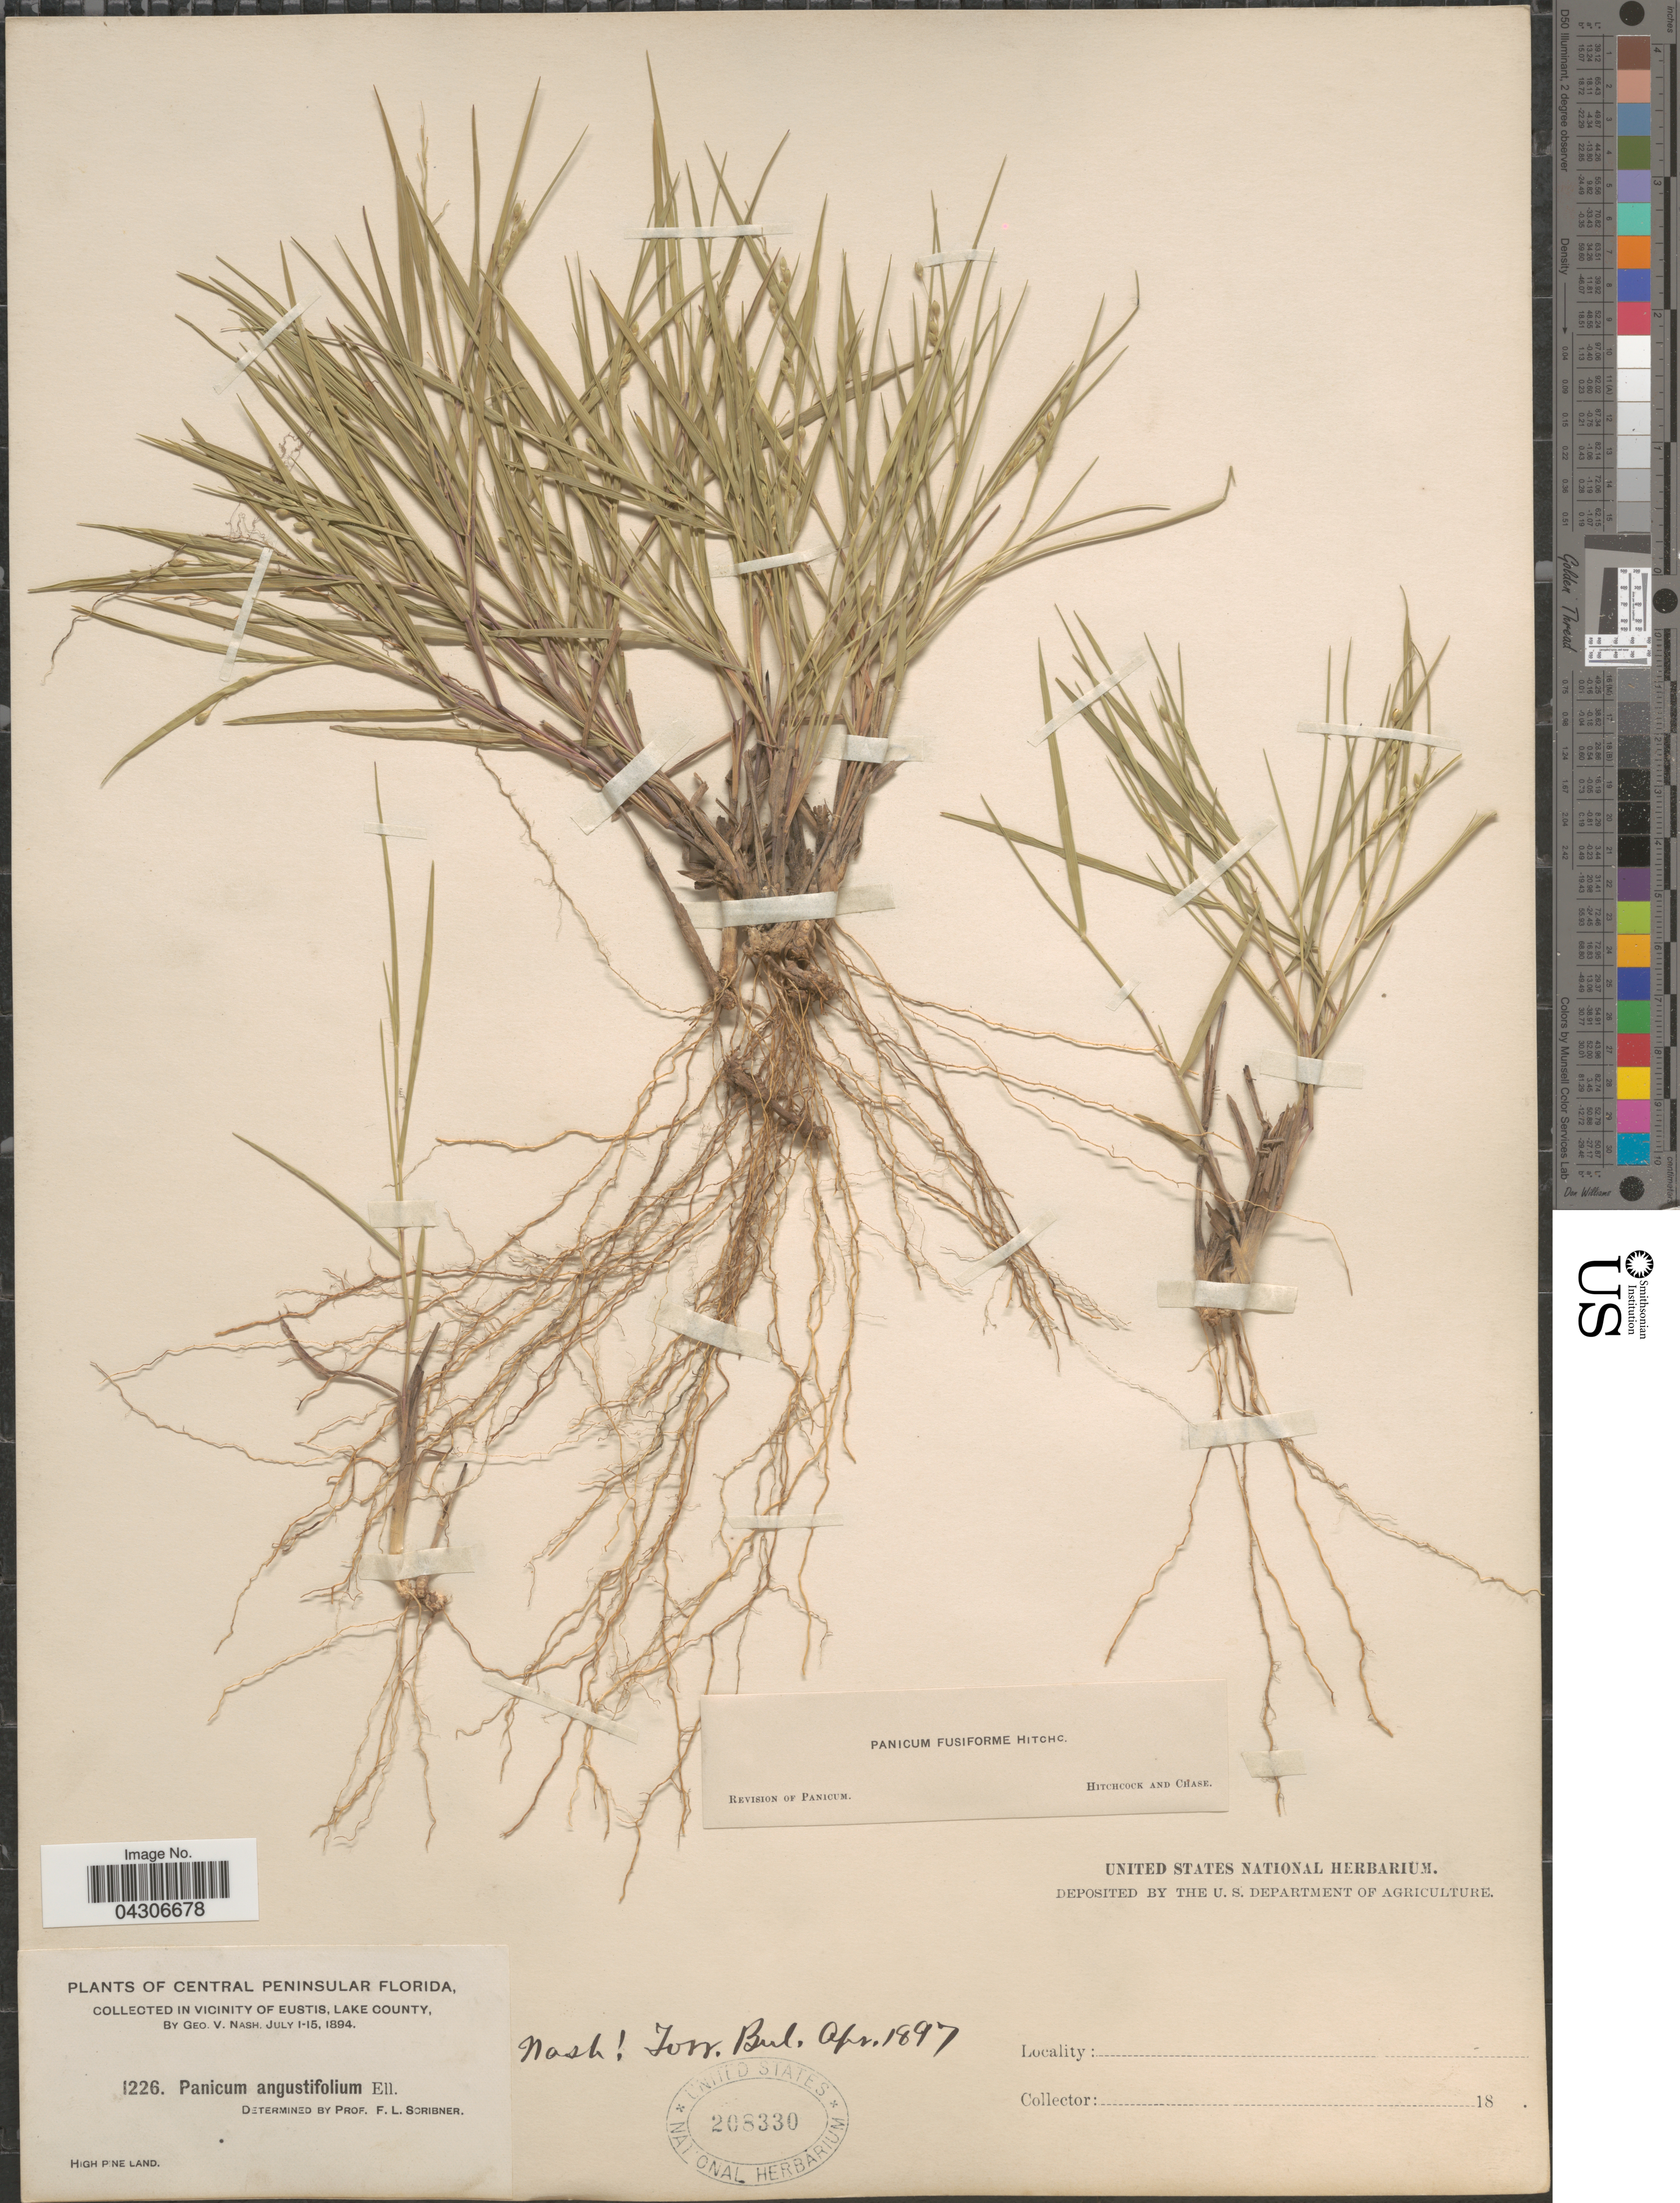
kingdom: Plantae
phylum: Tracheophyta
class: Liliopsida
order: Poales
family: Poaceae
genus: Dichanthelium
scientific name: Dichanthelium aciculare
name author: (Desv. ex Poir.) Gould & C.A. Clark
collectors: G. V. Nash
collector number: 1226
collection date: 1894-07-01/1894-07-15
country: United States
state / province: Florida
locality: Central Peninsular. In Vicinity Of Eustis, Lake County. High Pine Land.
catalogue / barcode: US 208330